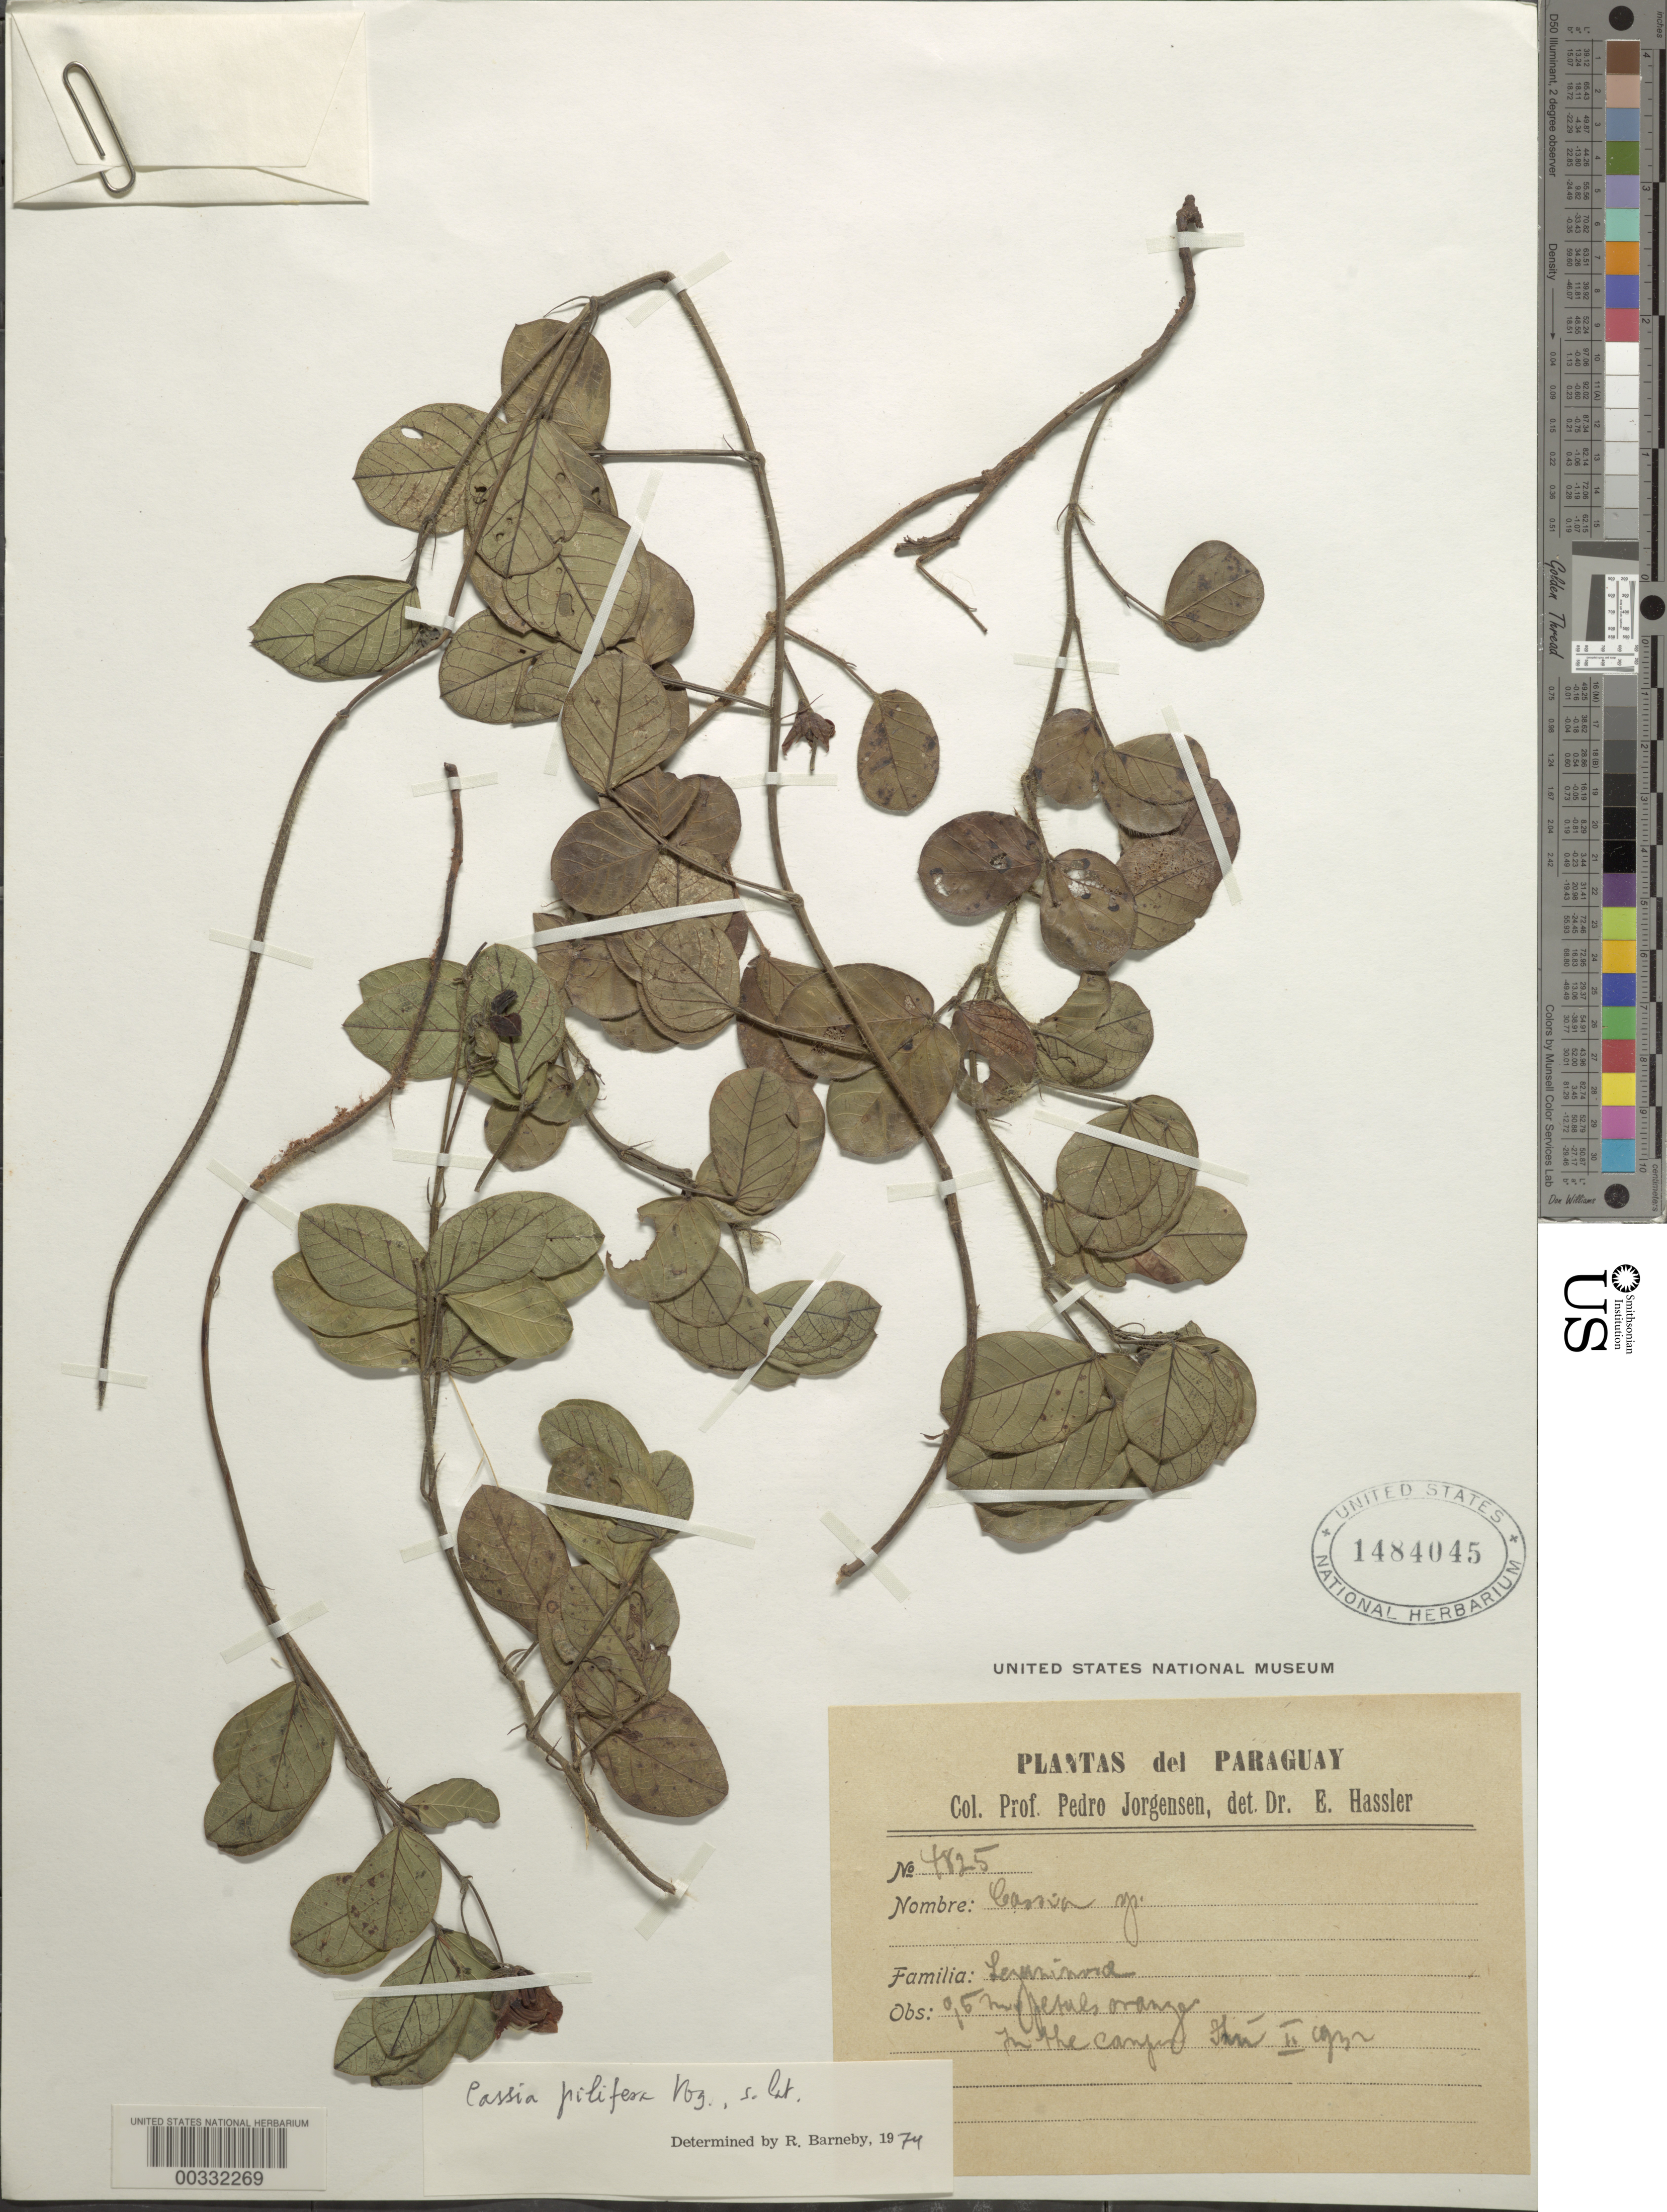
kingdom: Plantae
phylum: Tracheophyta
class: Magnoliopsida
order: Fabales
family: Fabaceae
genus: Senna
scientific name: Senna pilifera var. pilifera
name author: (Vogel) H.S. Irwin & Barneby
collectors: P. Jorgensen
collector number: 4825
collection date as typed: Feb 1932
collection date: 1932-02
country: Paraguay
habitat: In campis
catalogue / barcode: US 1484045